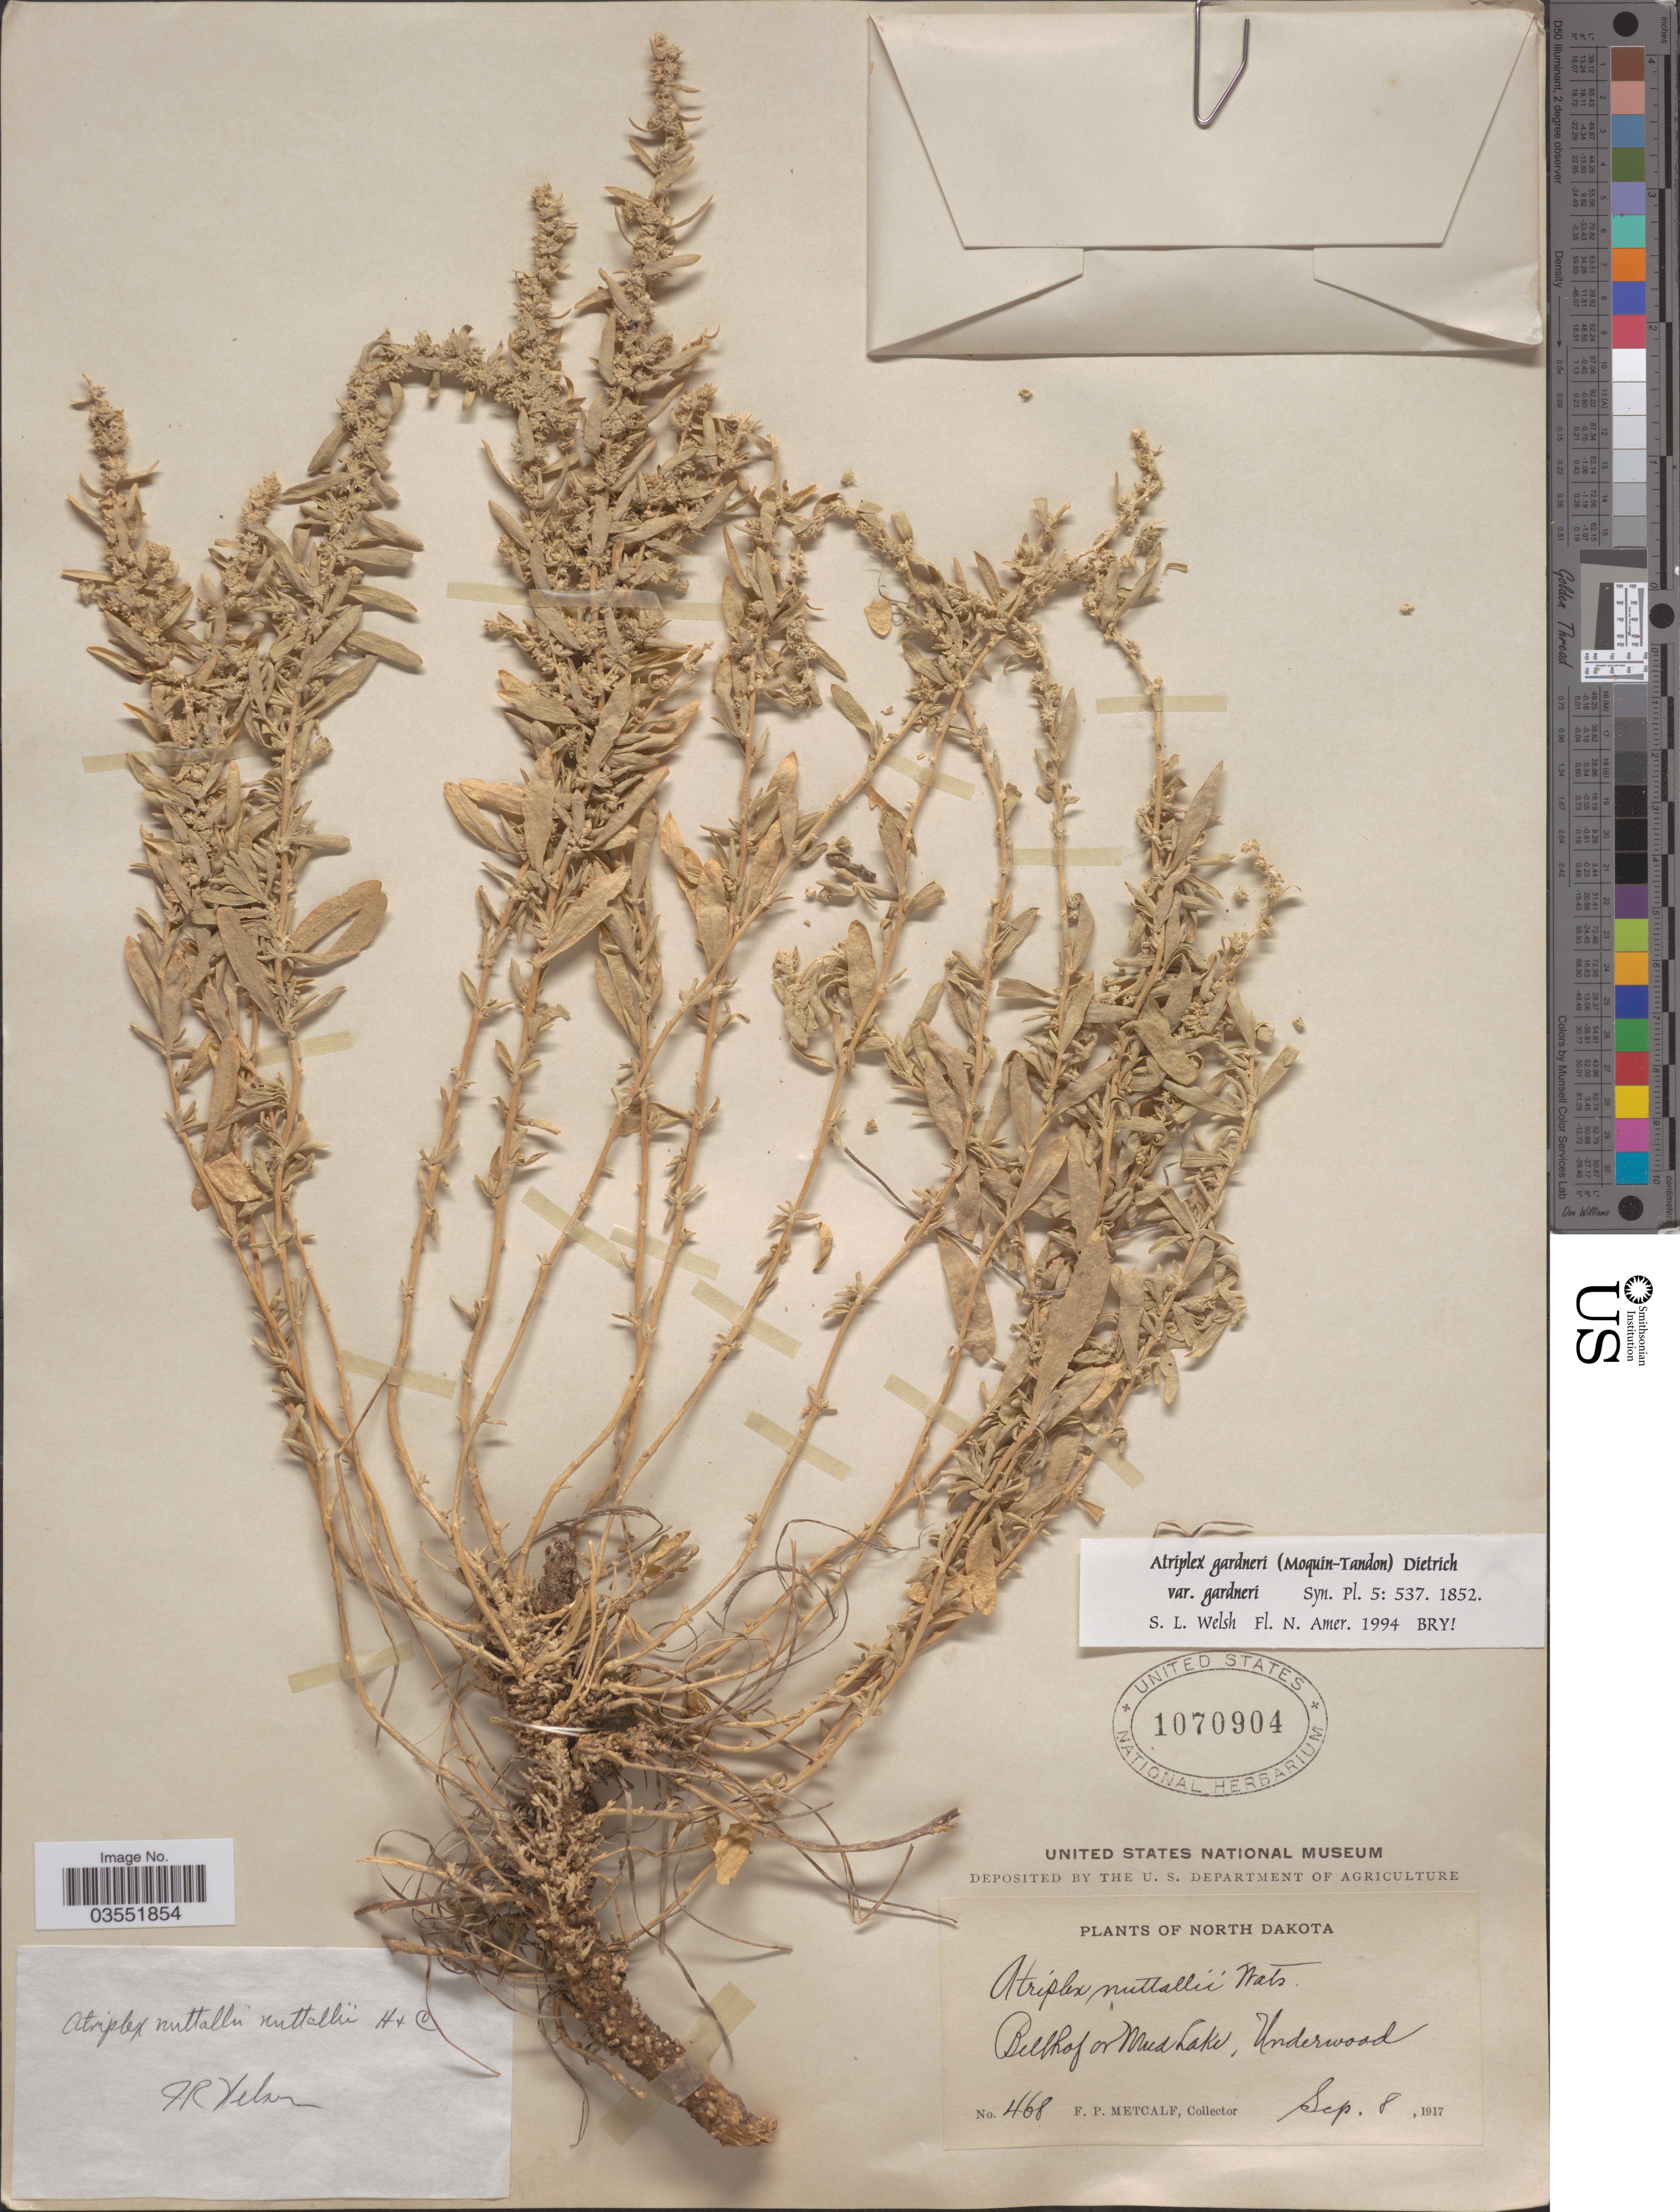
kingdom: Plantae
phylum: Tracheophyta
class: Magnoliopsida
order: Caryophyllales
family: Amaranthaceae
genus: Atriplex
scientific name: Atriplex gardneri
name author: (Moq.) D. Dietr.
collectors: F. Metcalf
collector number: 468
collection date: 1917-09-08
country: United States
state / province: North Dakota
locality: Bellhof [interpreted] or Mud Lake, Underwood.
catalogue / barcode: US 1070904